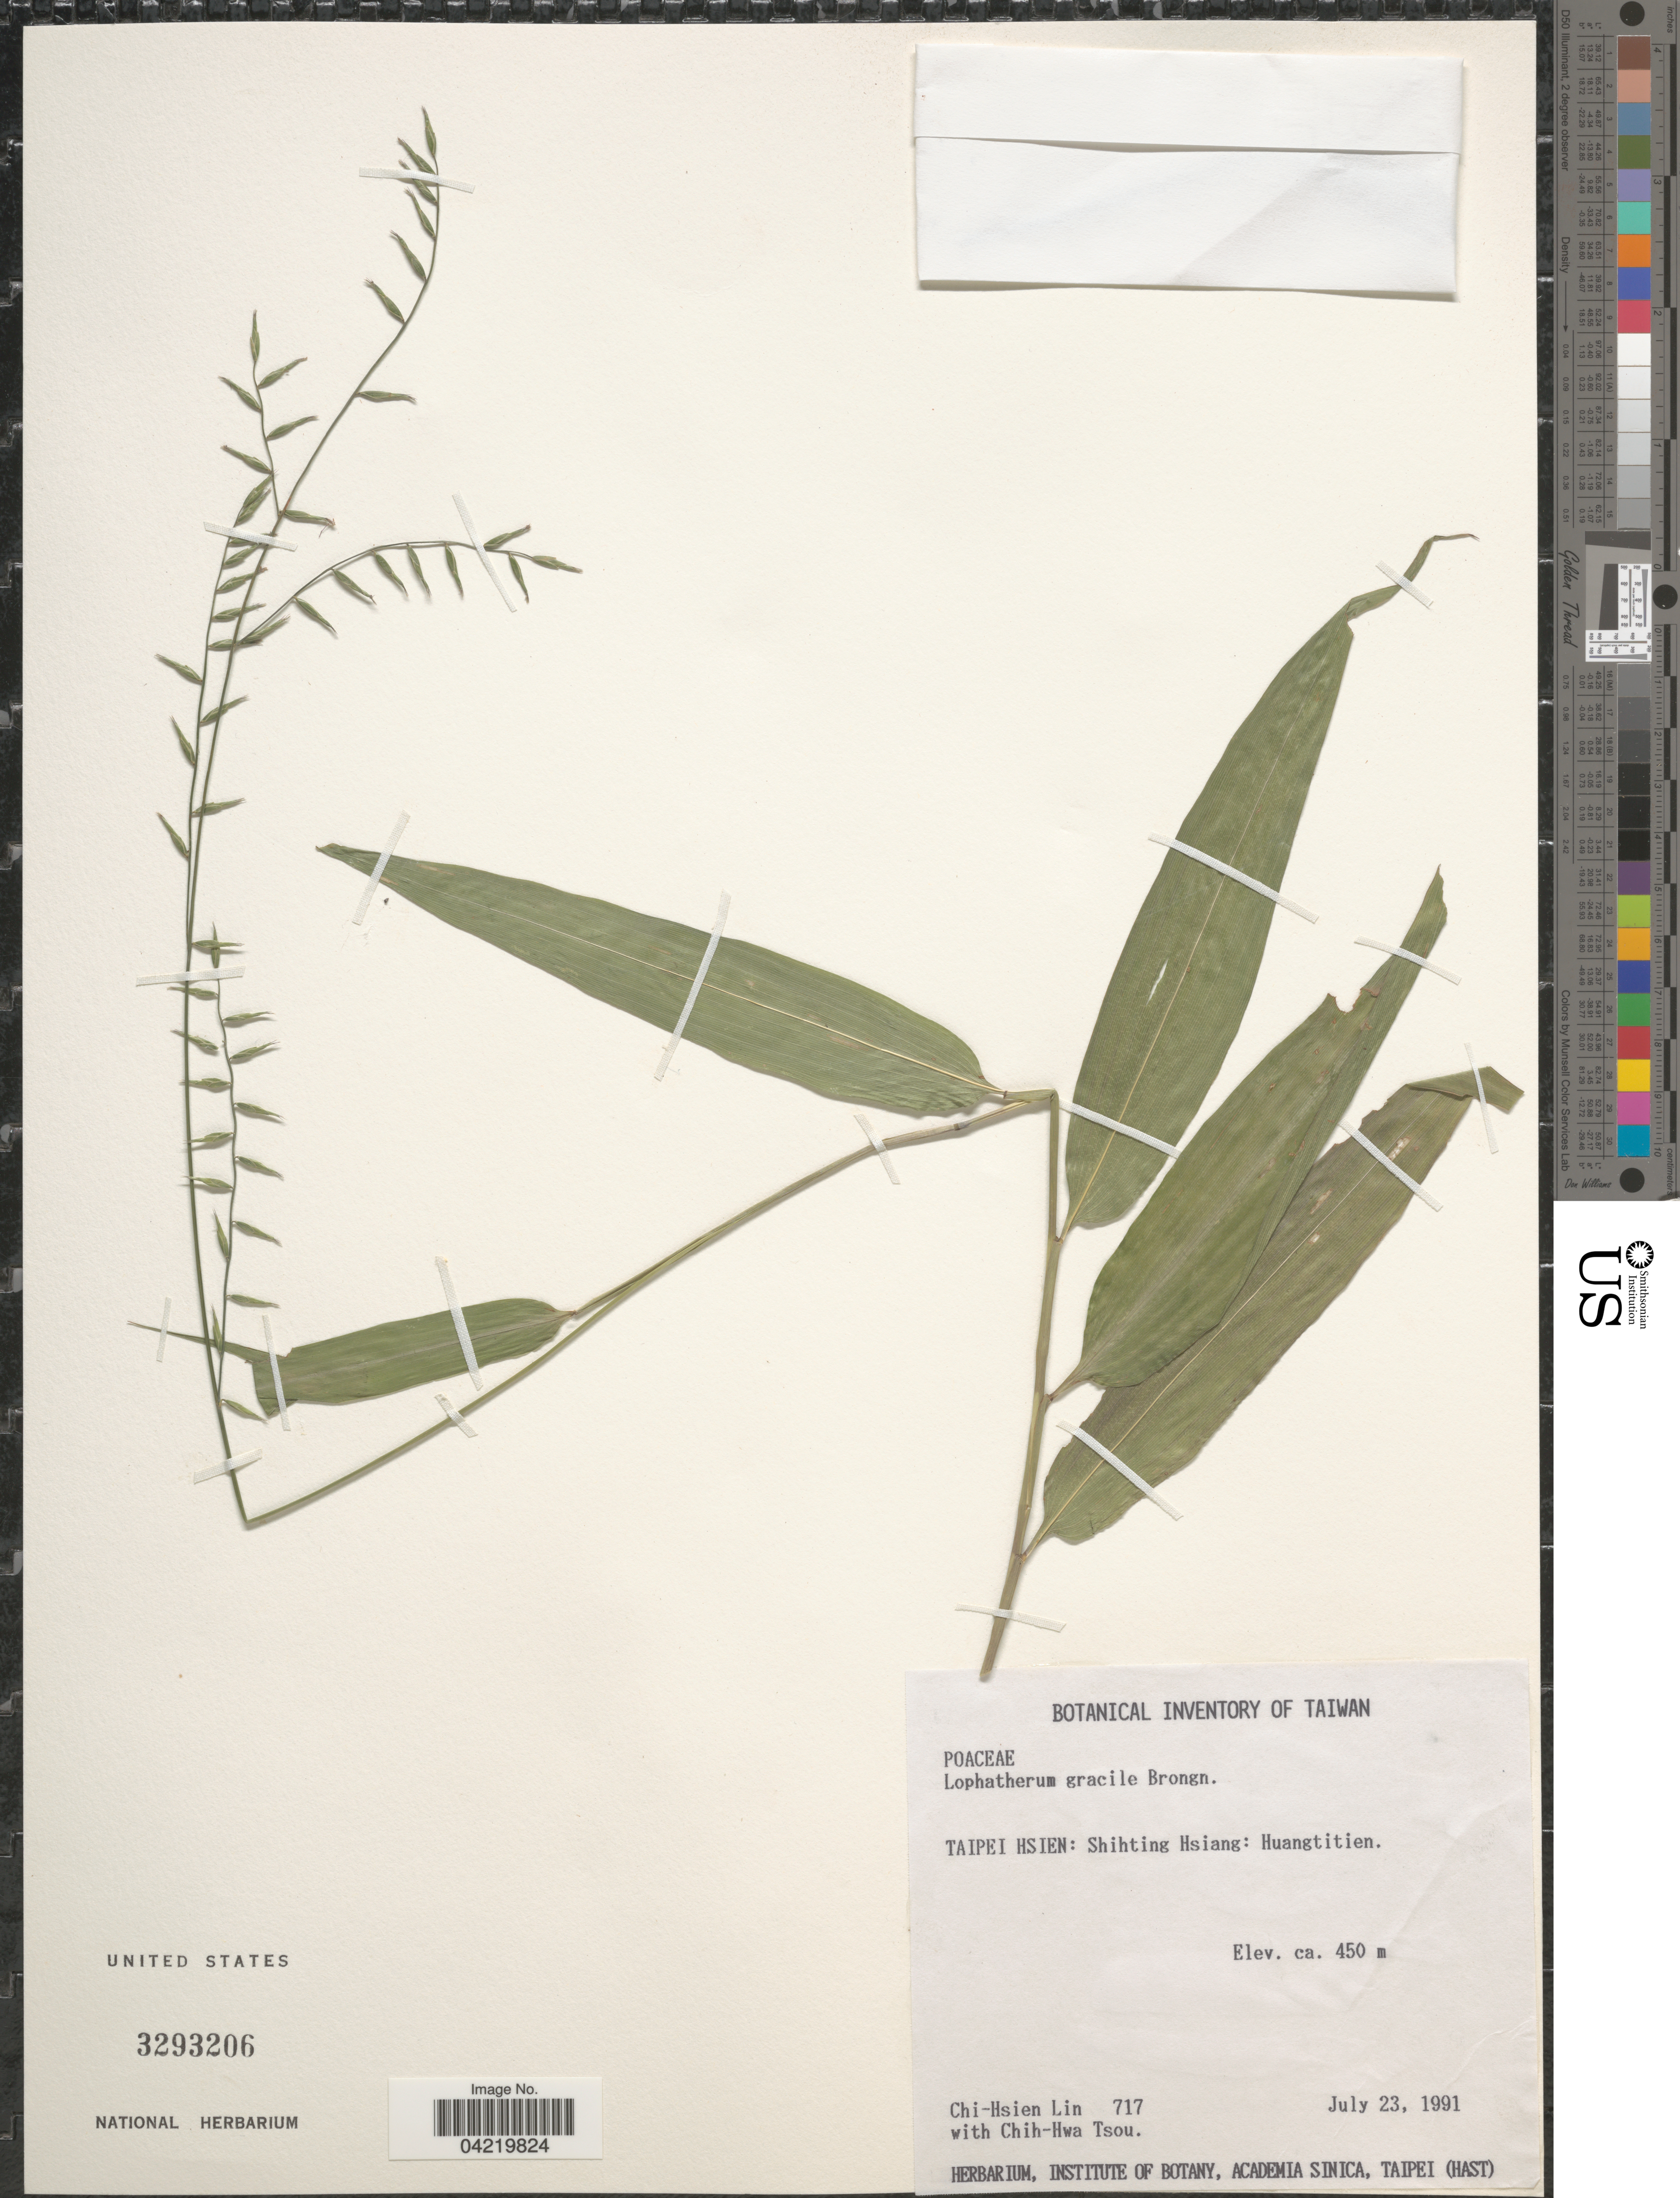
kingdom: Plantae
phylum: Tracheophyta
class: Liliopsida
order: Poales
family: Poaceae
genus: Lophatherum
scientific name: Lophatherum gracile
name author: Brongn.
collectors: C. Lin & C. Tsou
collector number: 717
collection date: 1991-07-23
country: Taiwan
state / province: Taipei City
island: Taiwan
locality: Taipei Hsien: Shihting Hsiang: Huangtitien.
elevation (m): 450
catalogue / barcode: US 3293206